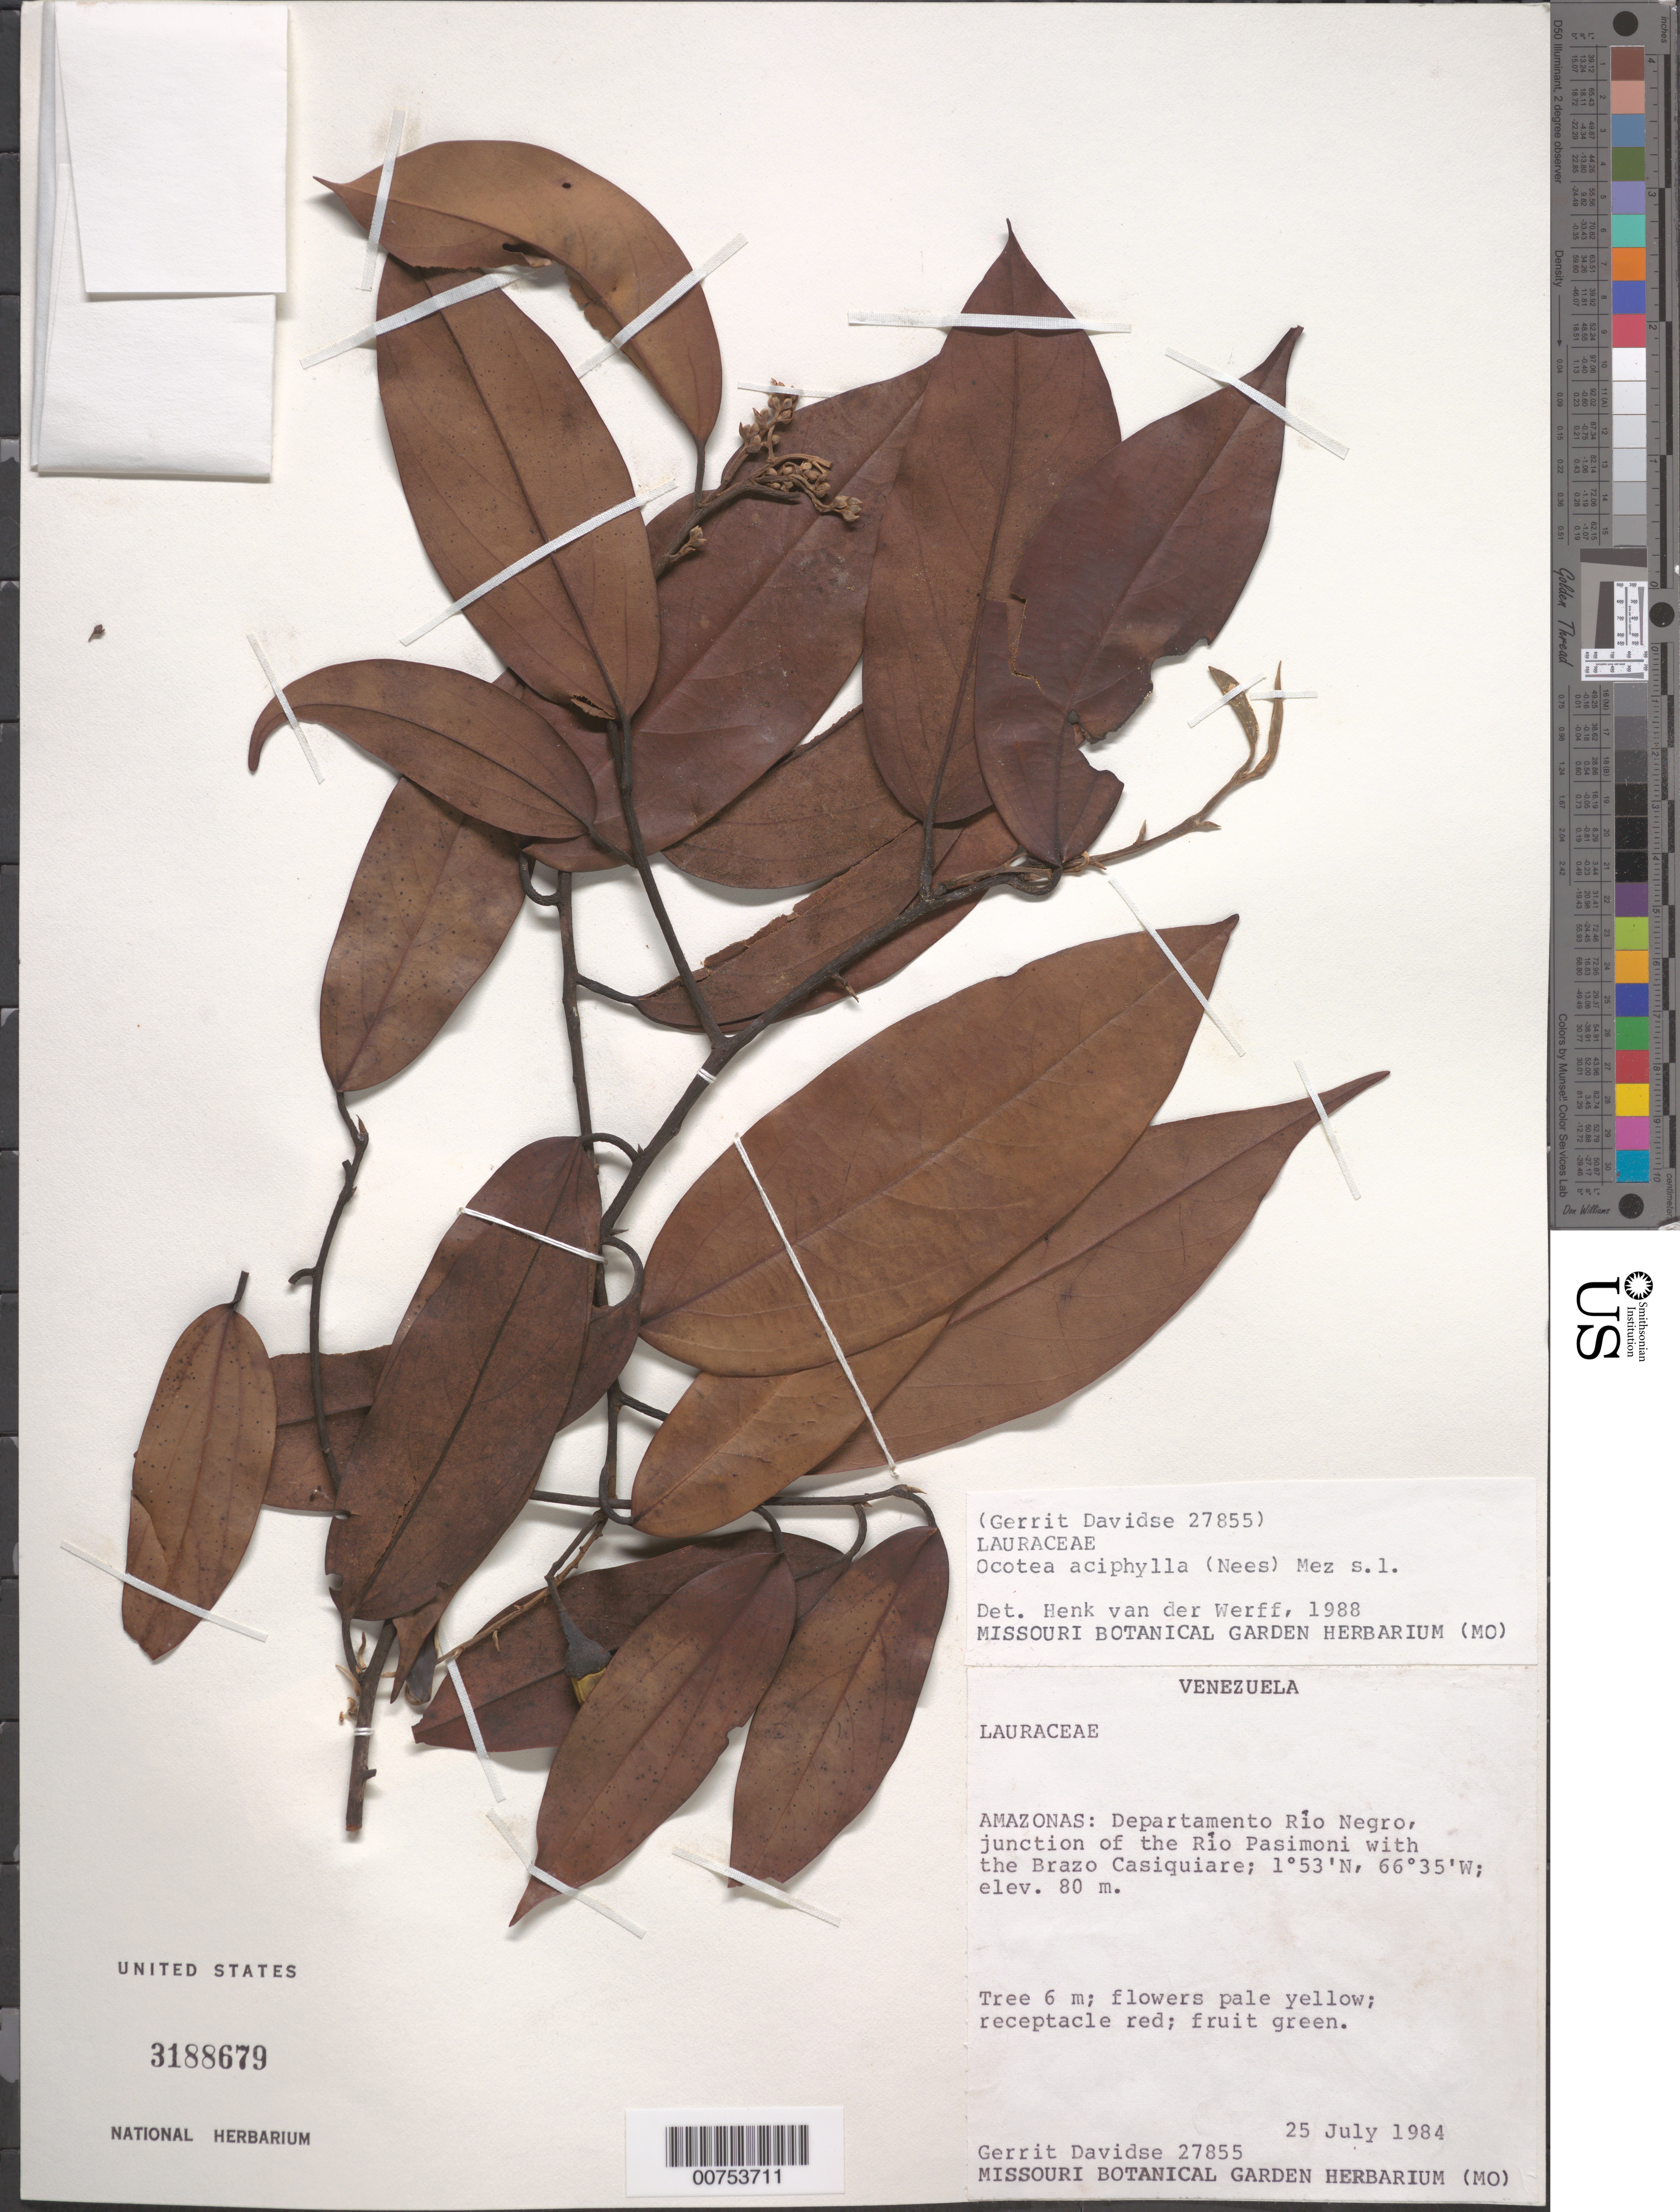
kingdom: Plantae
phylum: Tracheophyta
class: Magnoliopsida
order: Laurales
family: Lauraceae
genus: Ocotea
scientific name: Ocotea aciphylla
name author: (Nees & Mart.) Mez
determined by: van der Werff, H., (MO), Missouri Botanical Garden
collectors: G. Davidse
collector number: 27855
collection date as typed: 25-Jul-84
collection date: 1984-07-25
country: Venezuela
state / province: Amazonas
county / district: Río Negro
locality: Brazo Casiquiare, junction of Río Pasimoni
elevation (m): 80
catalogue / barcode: US 3188679